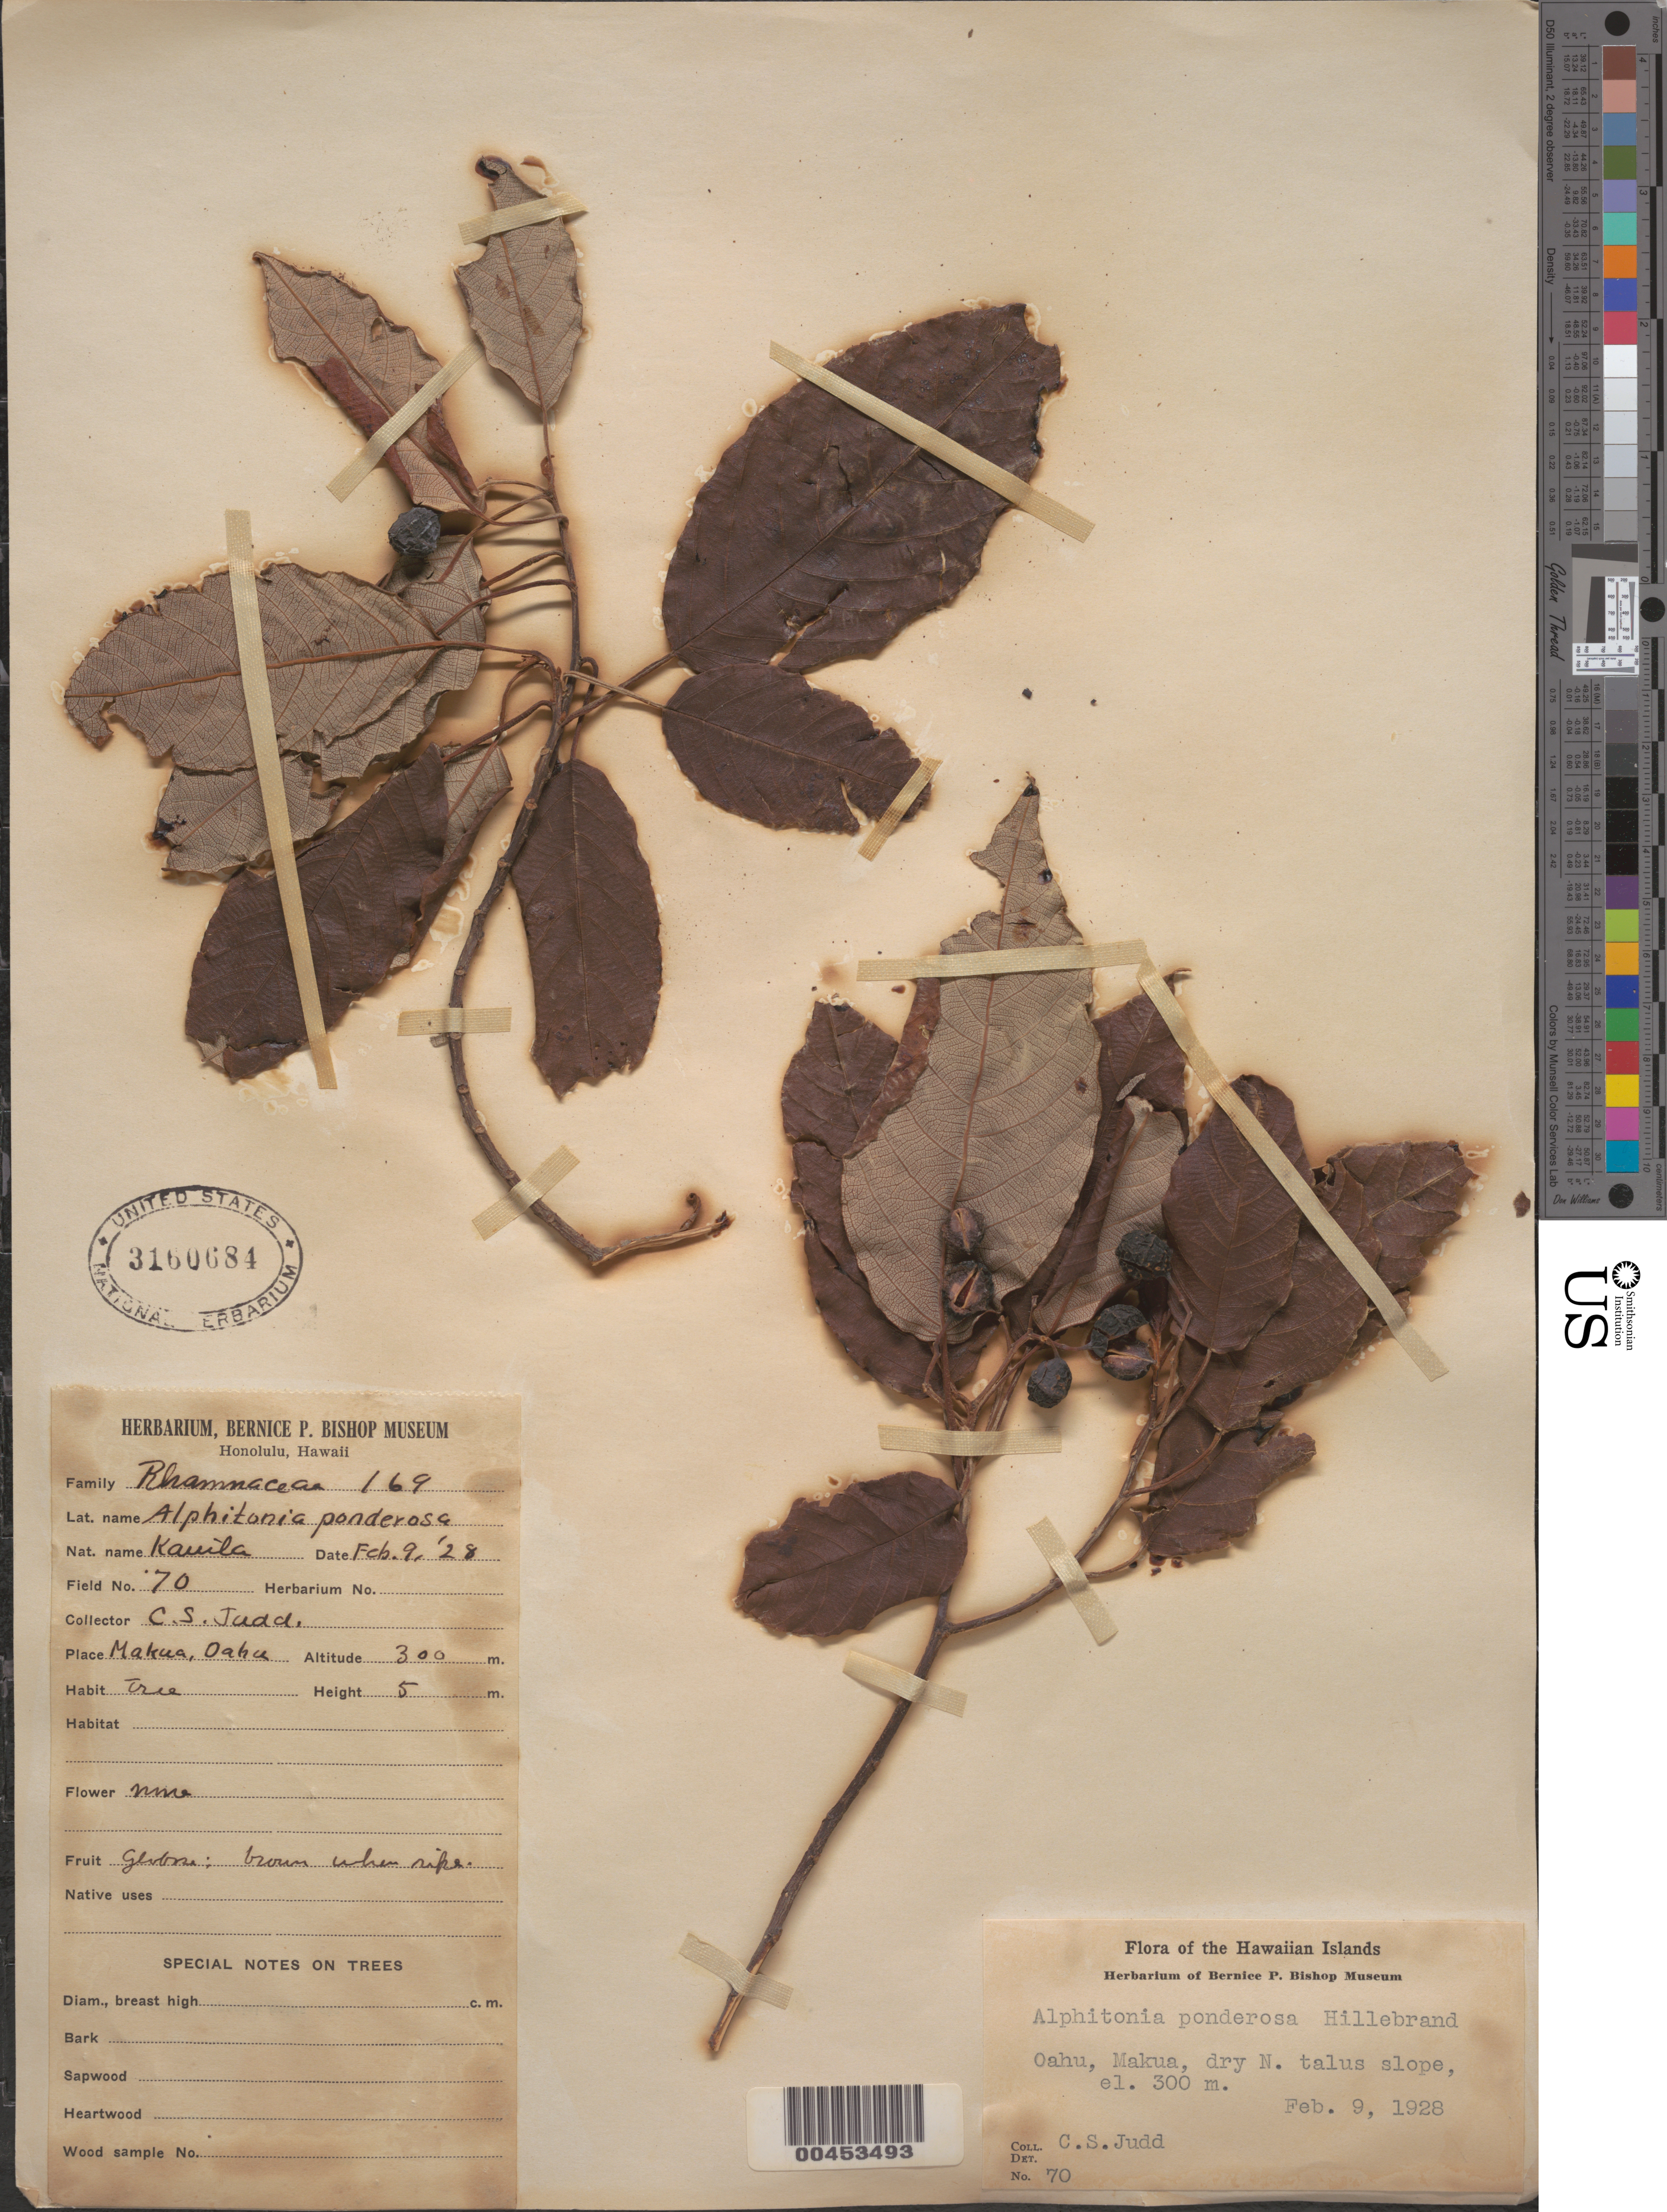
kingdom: Plantae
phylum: Tracheophyta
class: Magnoliopsida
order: Rosales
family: Rhamnaceae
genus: Alphitonia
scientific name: Alphitonia ponderosa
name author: Hillebr.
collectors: C. Judd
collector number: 70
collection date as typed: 9 Feb 1928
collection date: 1928-02-09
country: United States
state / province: Hawaii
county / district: Honolulu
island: Oahu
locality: Makua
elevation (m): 300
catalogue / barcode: US 3160684